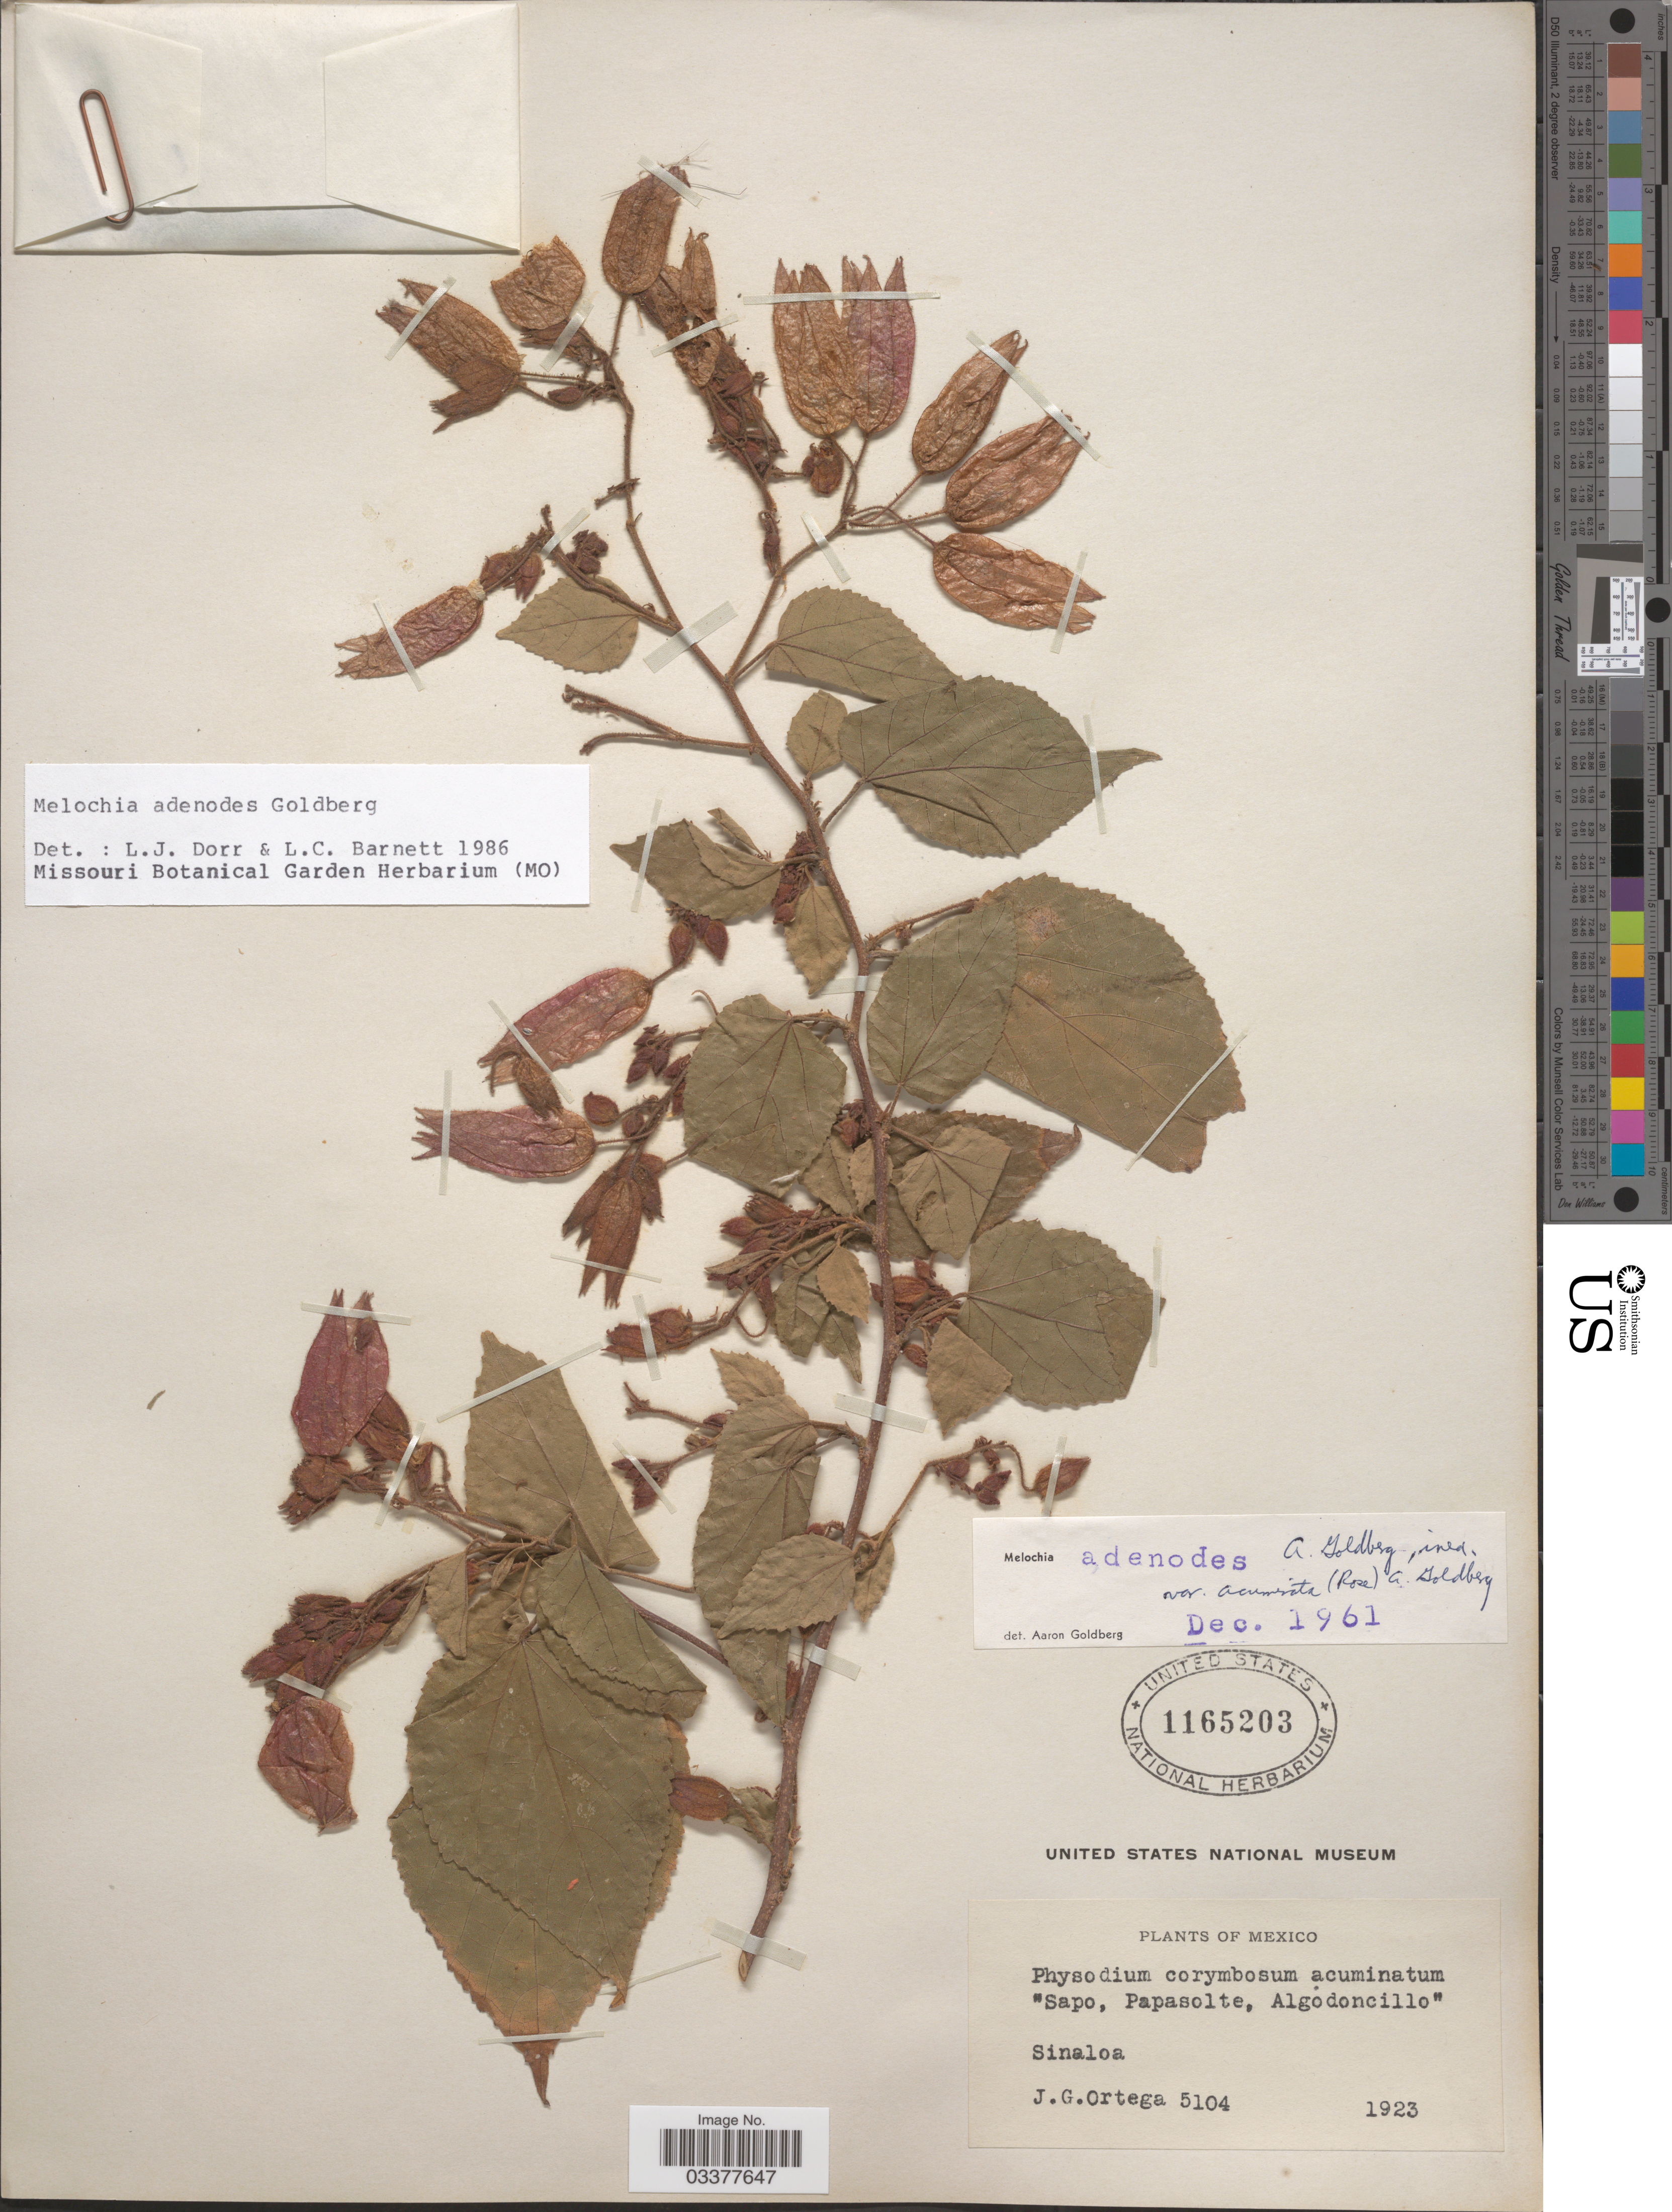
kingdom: Plantae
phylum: Tracheophyta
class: Magnoliopsida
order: Malvales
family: Malvaceae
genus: Melochia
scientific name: Melochia adenodes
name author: Goldberg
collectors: J. Ortega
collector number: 5104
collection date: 1923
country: Mexico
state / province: Sinaloa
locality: Sapo, Papasolte, Algodoncillo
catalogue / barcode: US 1165203